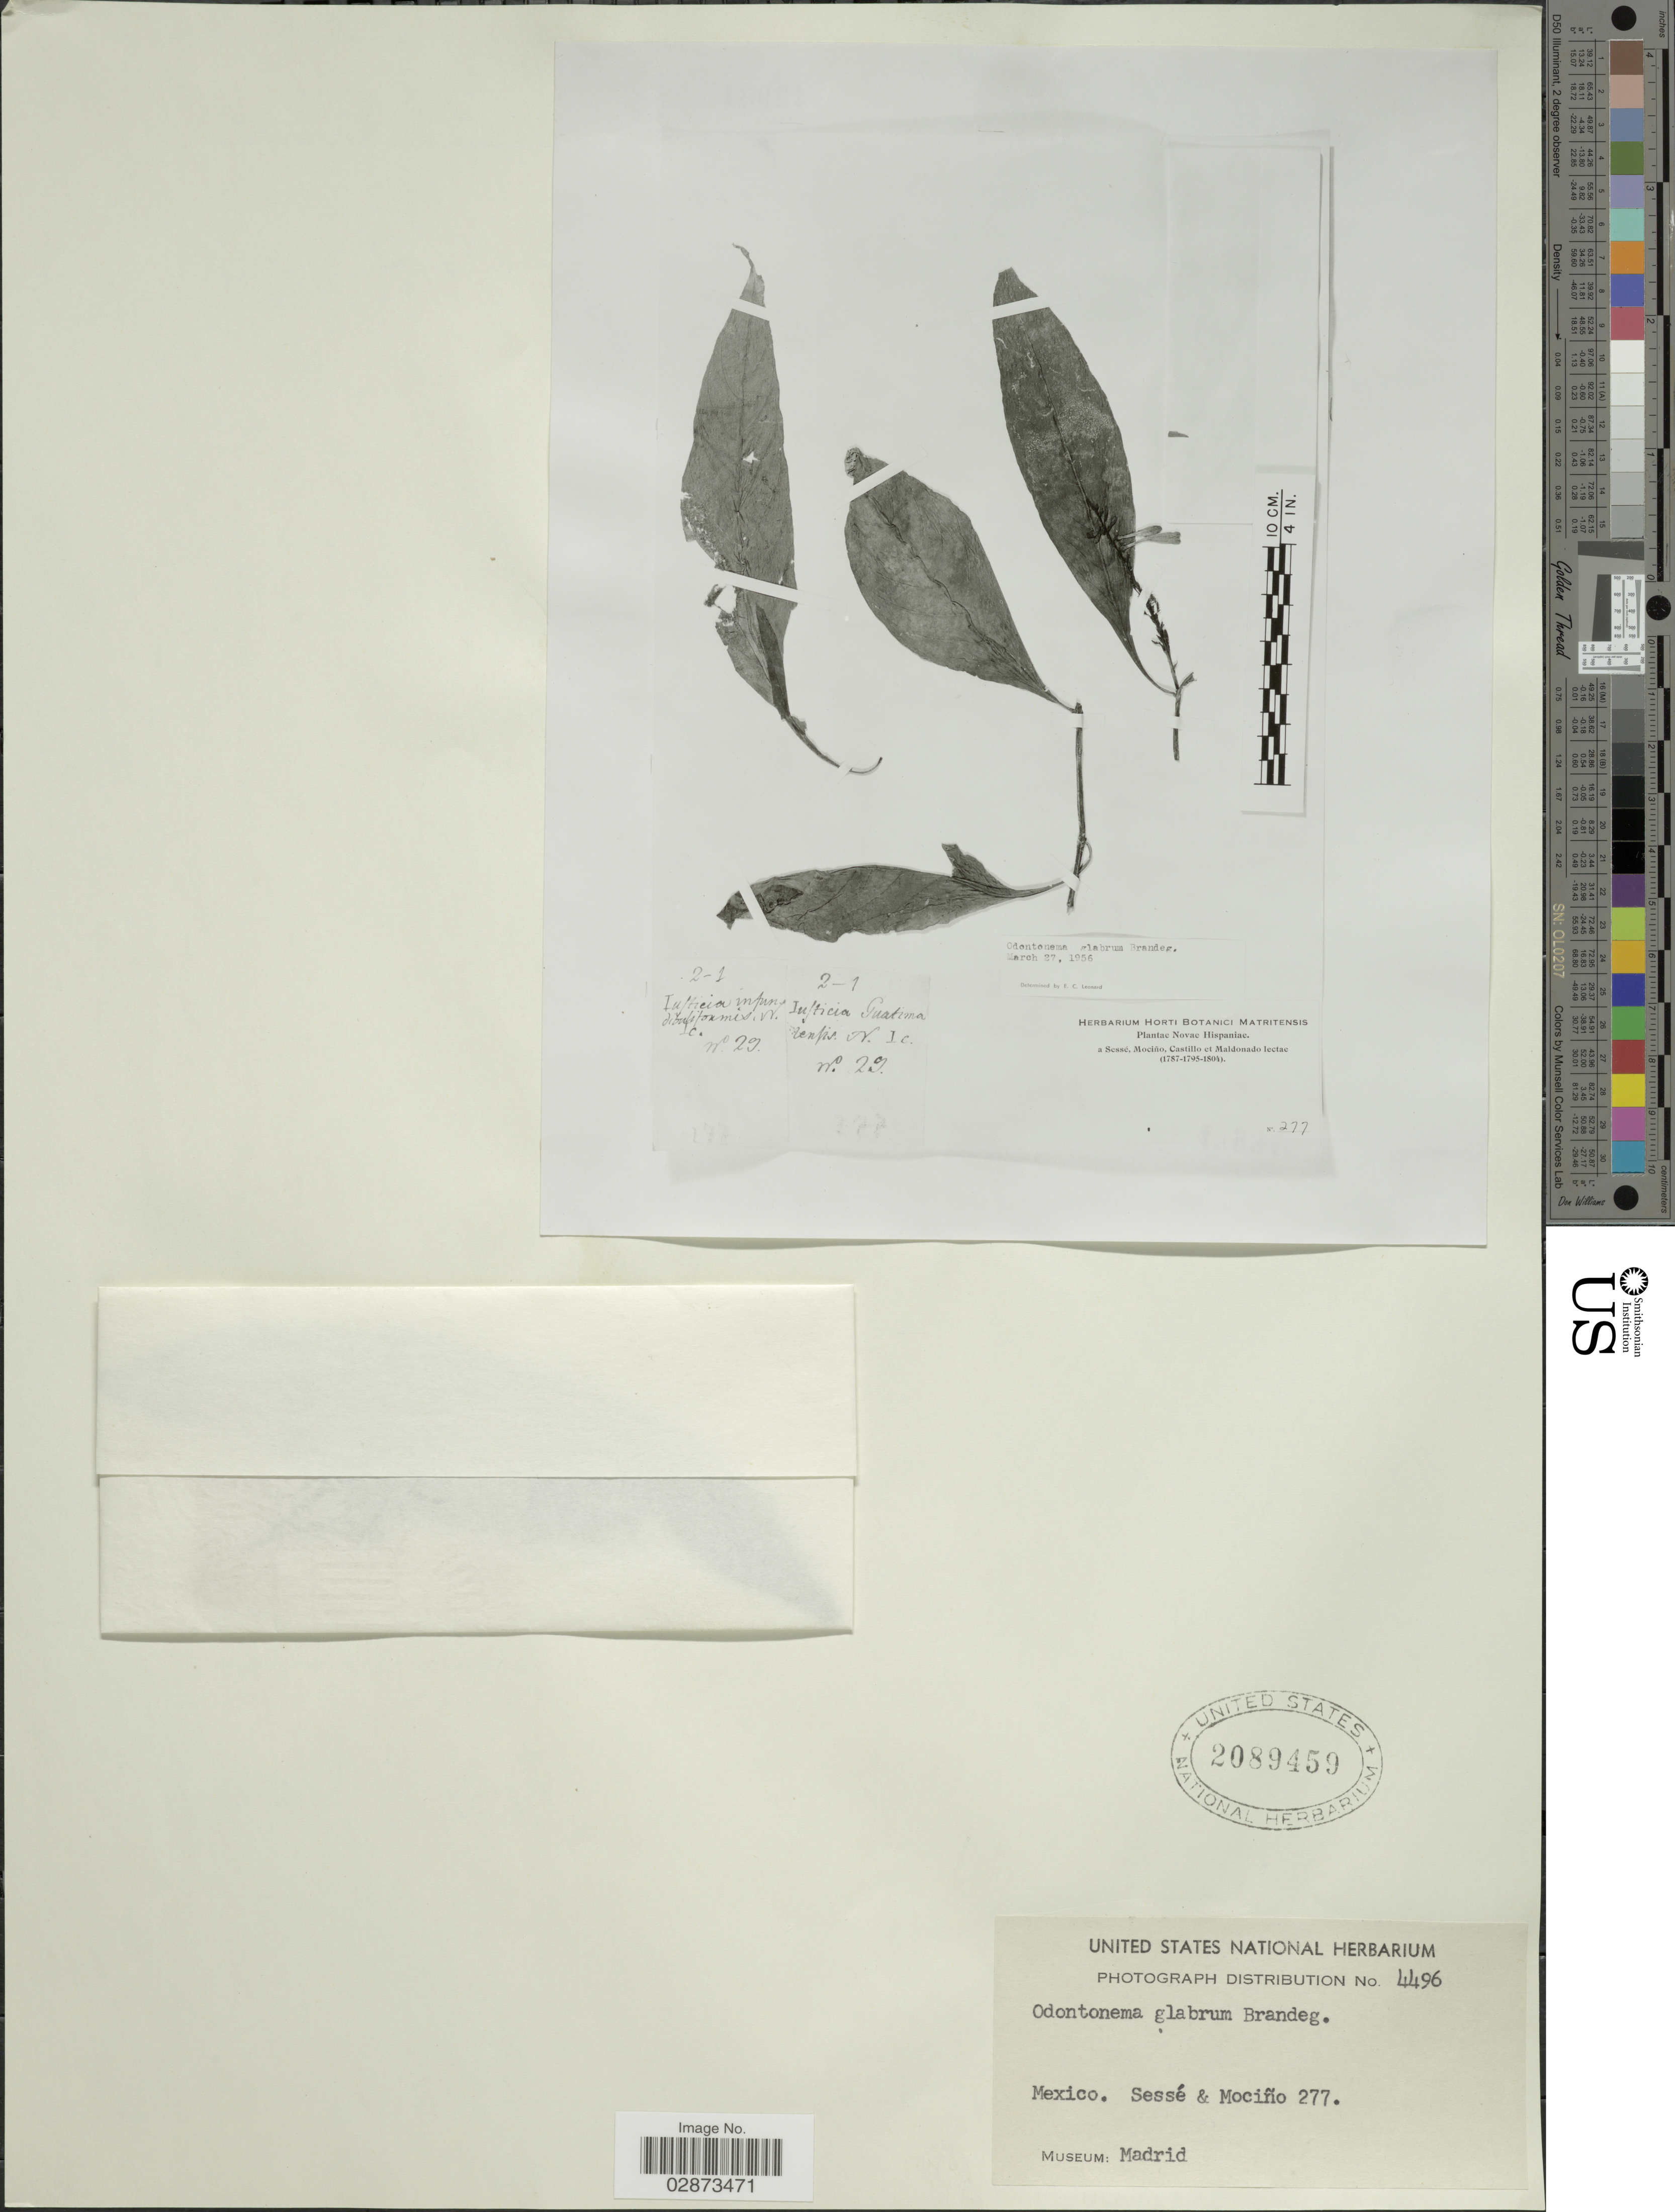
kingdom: Plantae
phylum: Tracheophyta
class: Magnoliopsida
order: Lamiales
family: Acanthaceae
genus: Odontonema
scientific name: Odontonema glabrum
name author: Brandegee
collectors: Sessé, --, Mociño, Castillo, -- & Maldonado, --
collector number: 277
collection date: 1787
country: Mexico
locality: Novae Hispaniae.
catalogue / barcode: US 2089459